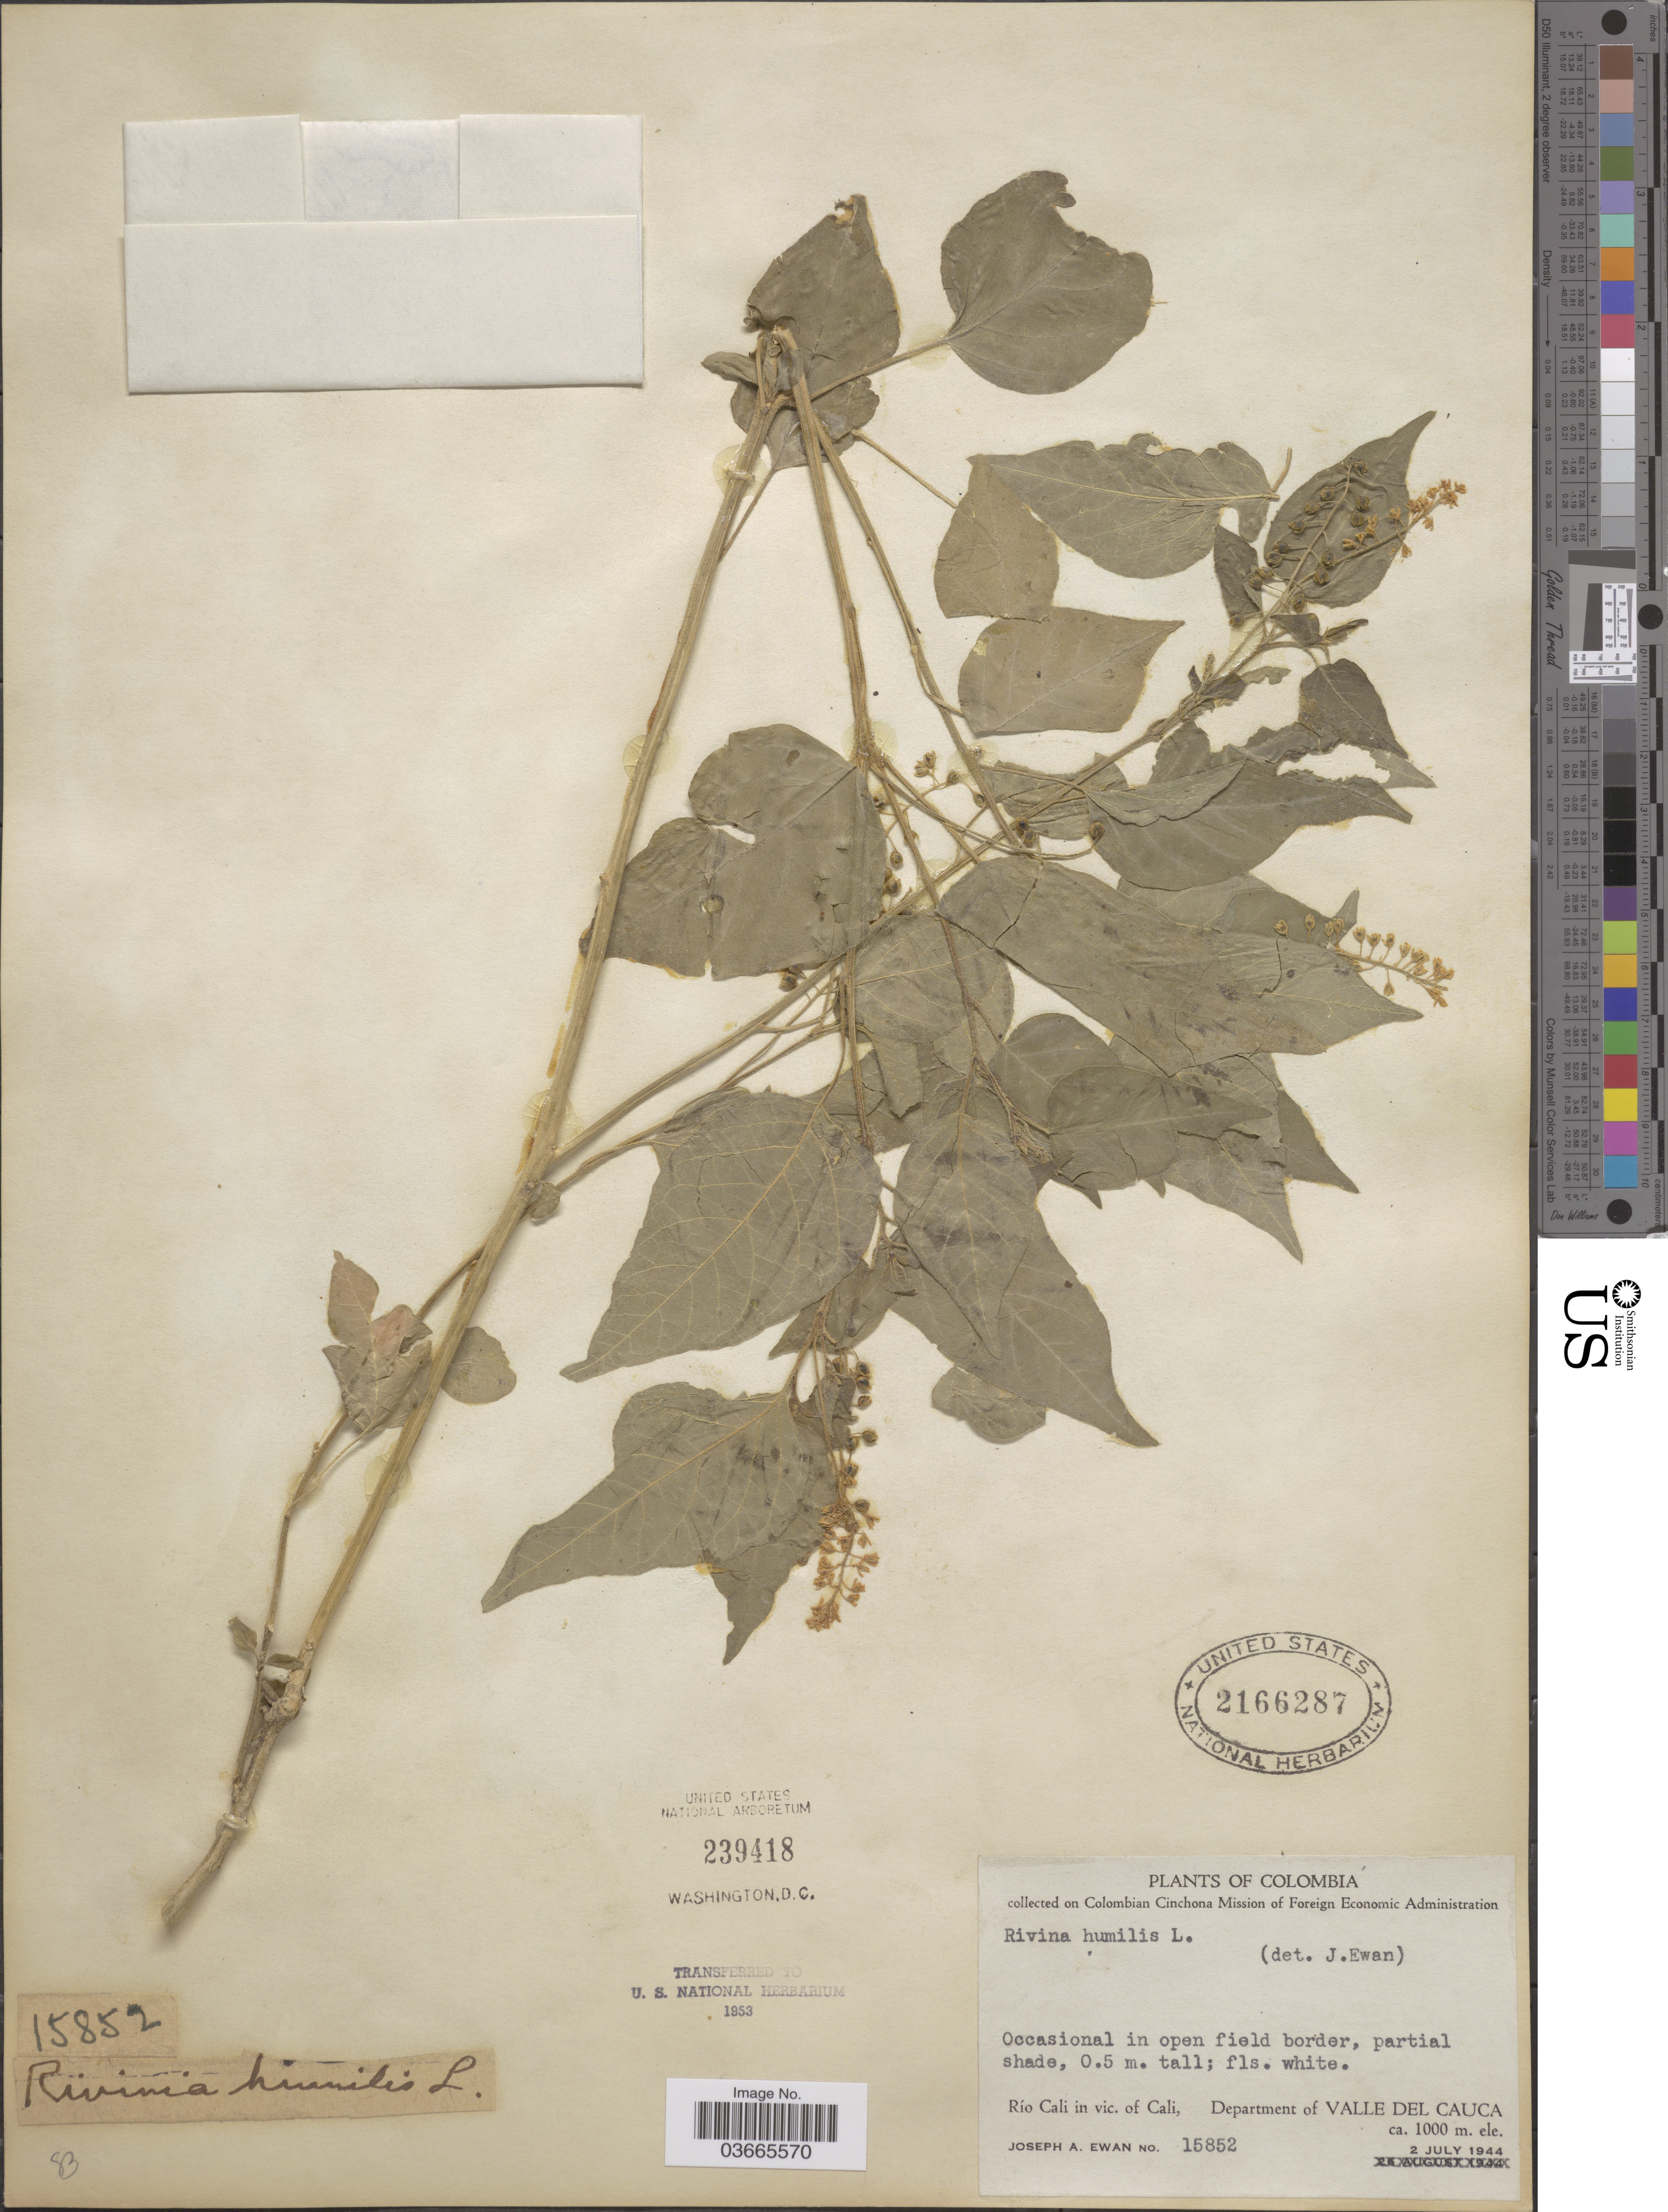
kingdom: Plantae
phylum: Tracheophyta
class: Magnoliopsida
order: Caryophyllales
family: Phytolaccaceae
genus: Rivina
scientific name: Rivina humilis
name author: L.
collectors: J. A. Ewan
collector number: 15852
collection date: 1944-07-02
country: Colombia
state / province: Valle del Cauca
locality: Río Cali in vic. of Cali, Department of Valle del Cauca.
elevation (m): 1000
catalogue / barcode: US 2166287